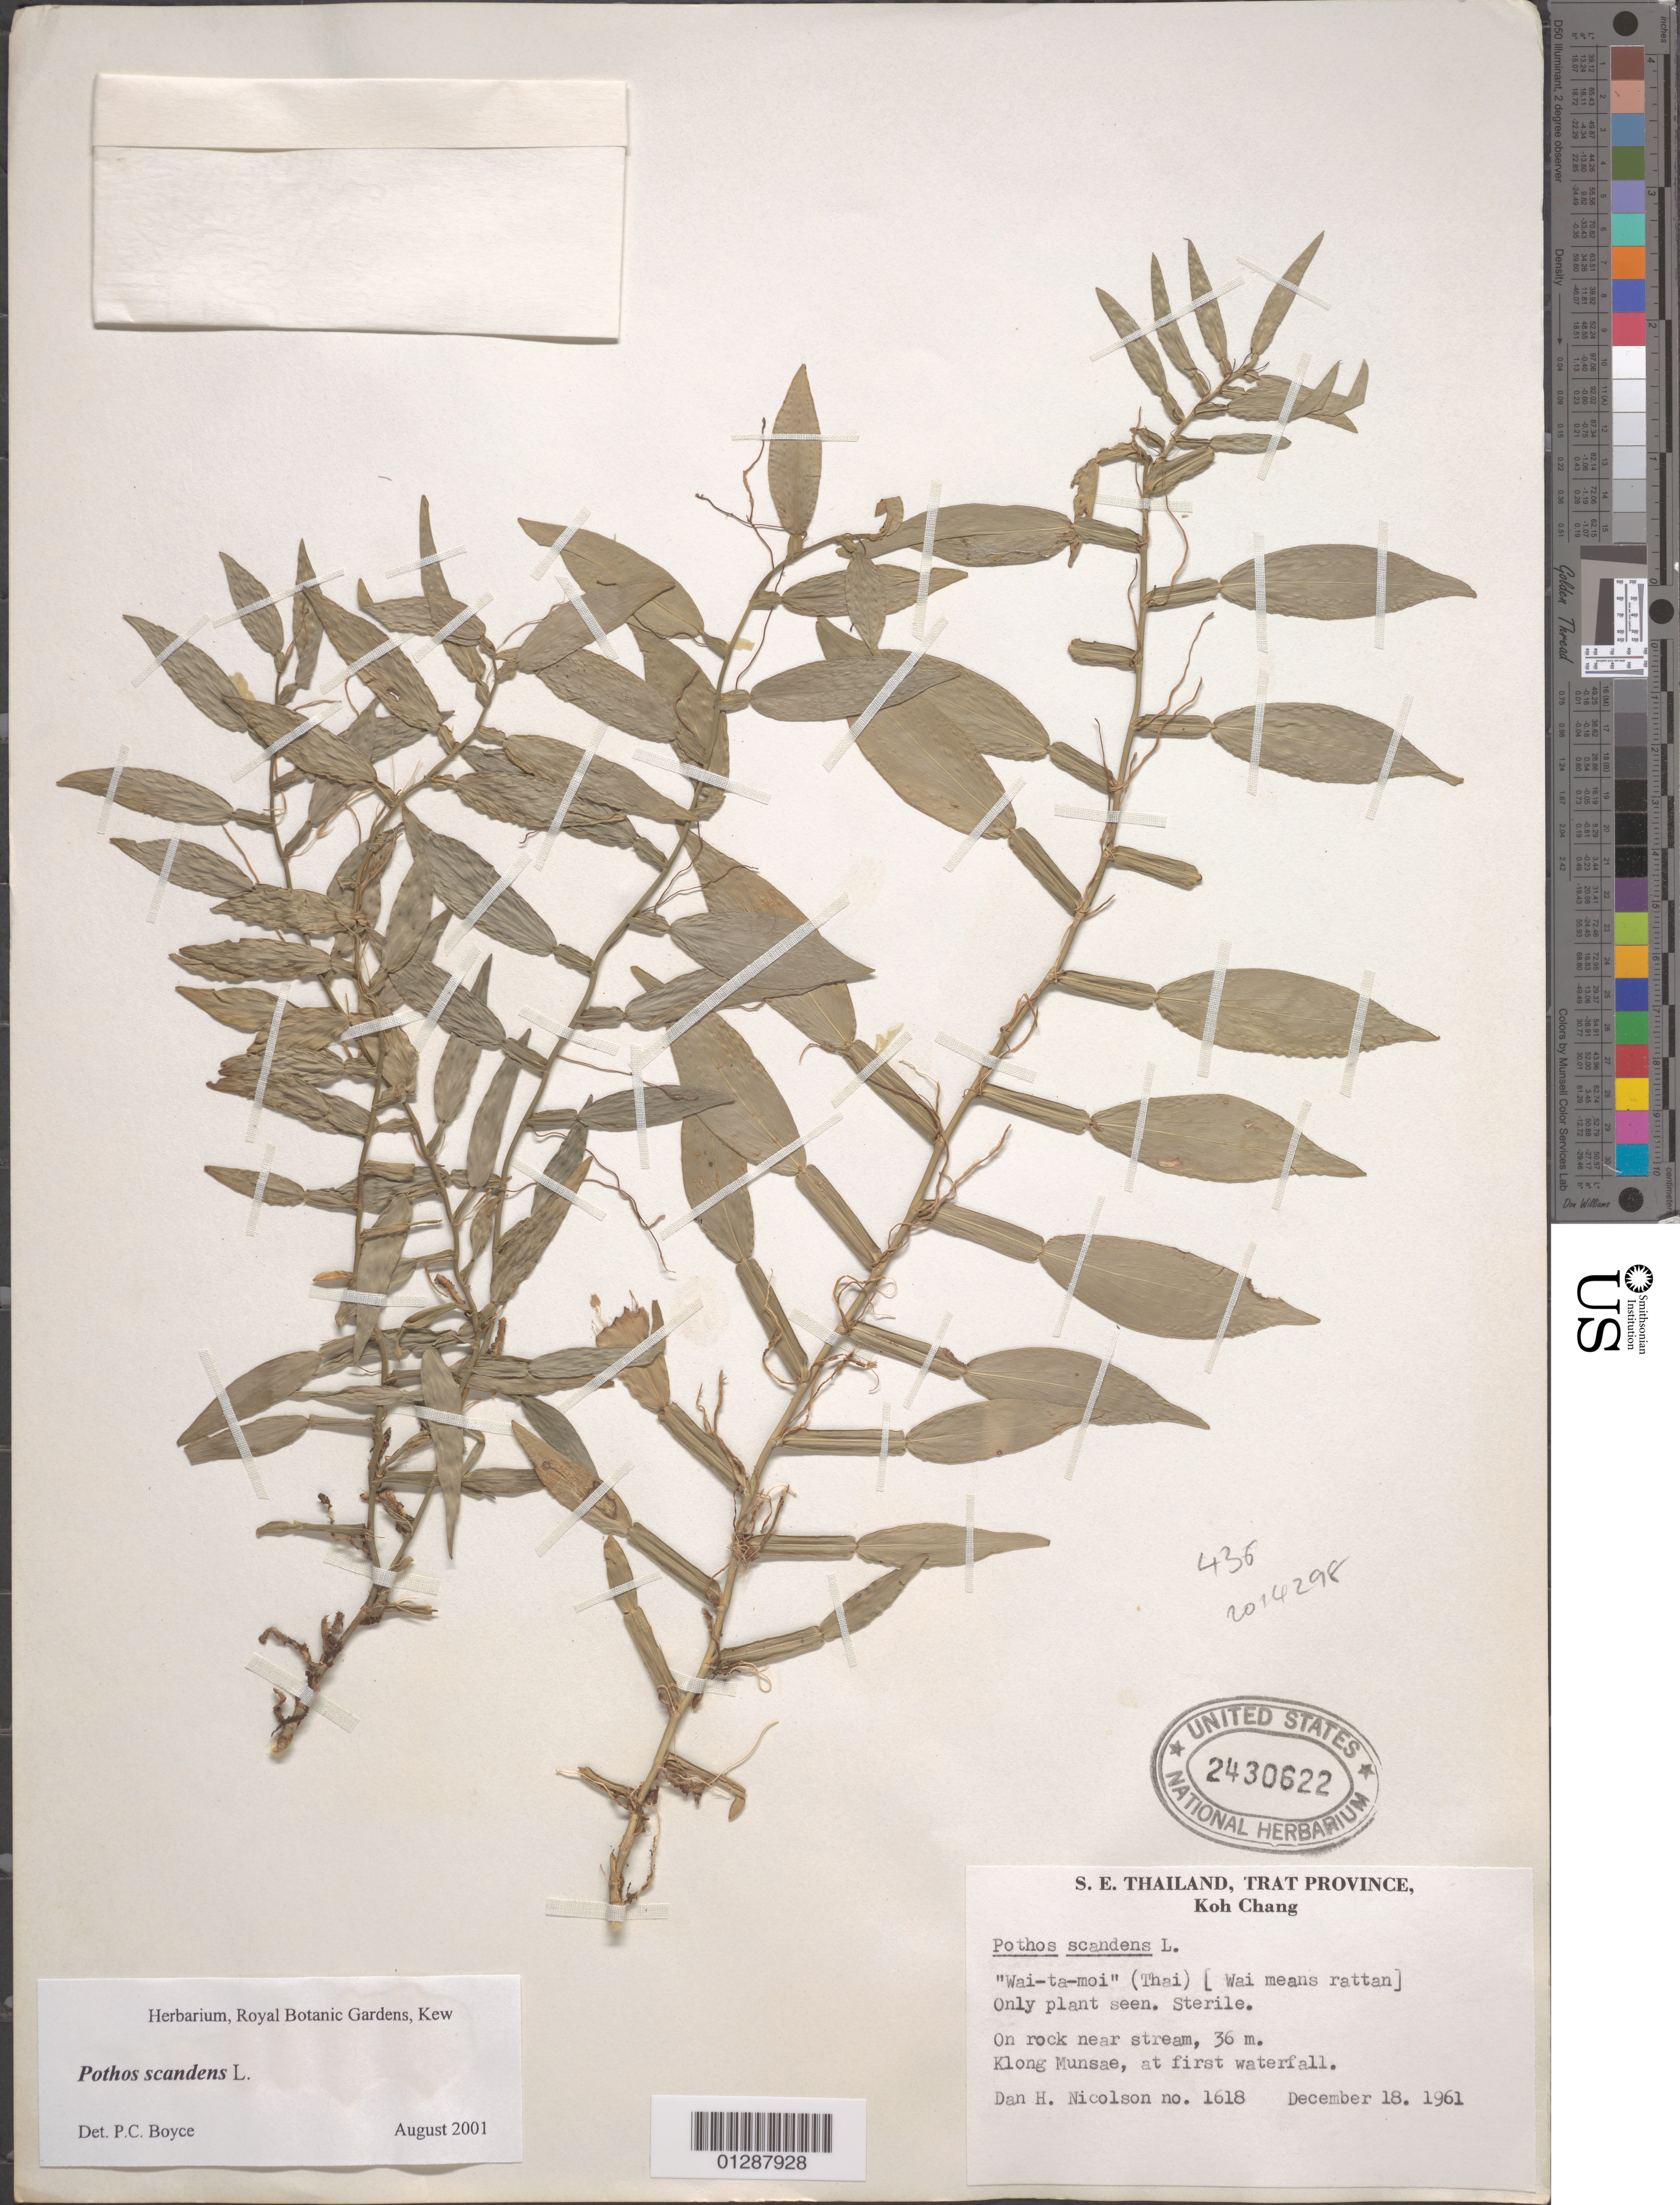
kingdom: Plantae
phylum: Tracheophyta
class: Liliopsida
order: Alismatales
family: Araceae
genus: Pothos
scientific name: Pothos scandens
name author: L.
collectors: D. H. Nicolson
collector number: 1618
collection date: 1961-12-18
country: Thailand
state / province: Trat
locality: S. E. Thailand. Koh Chang. Klong Munsae.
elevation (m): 36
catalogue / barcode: US 2430622